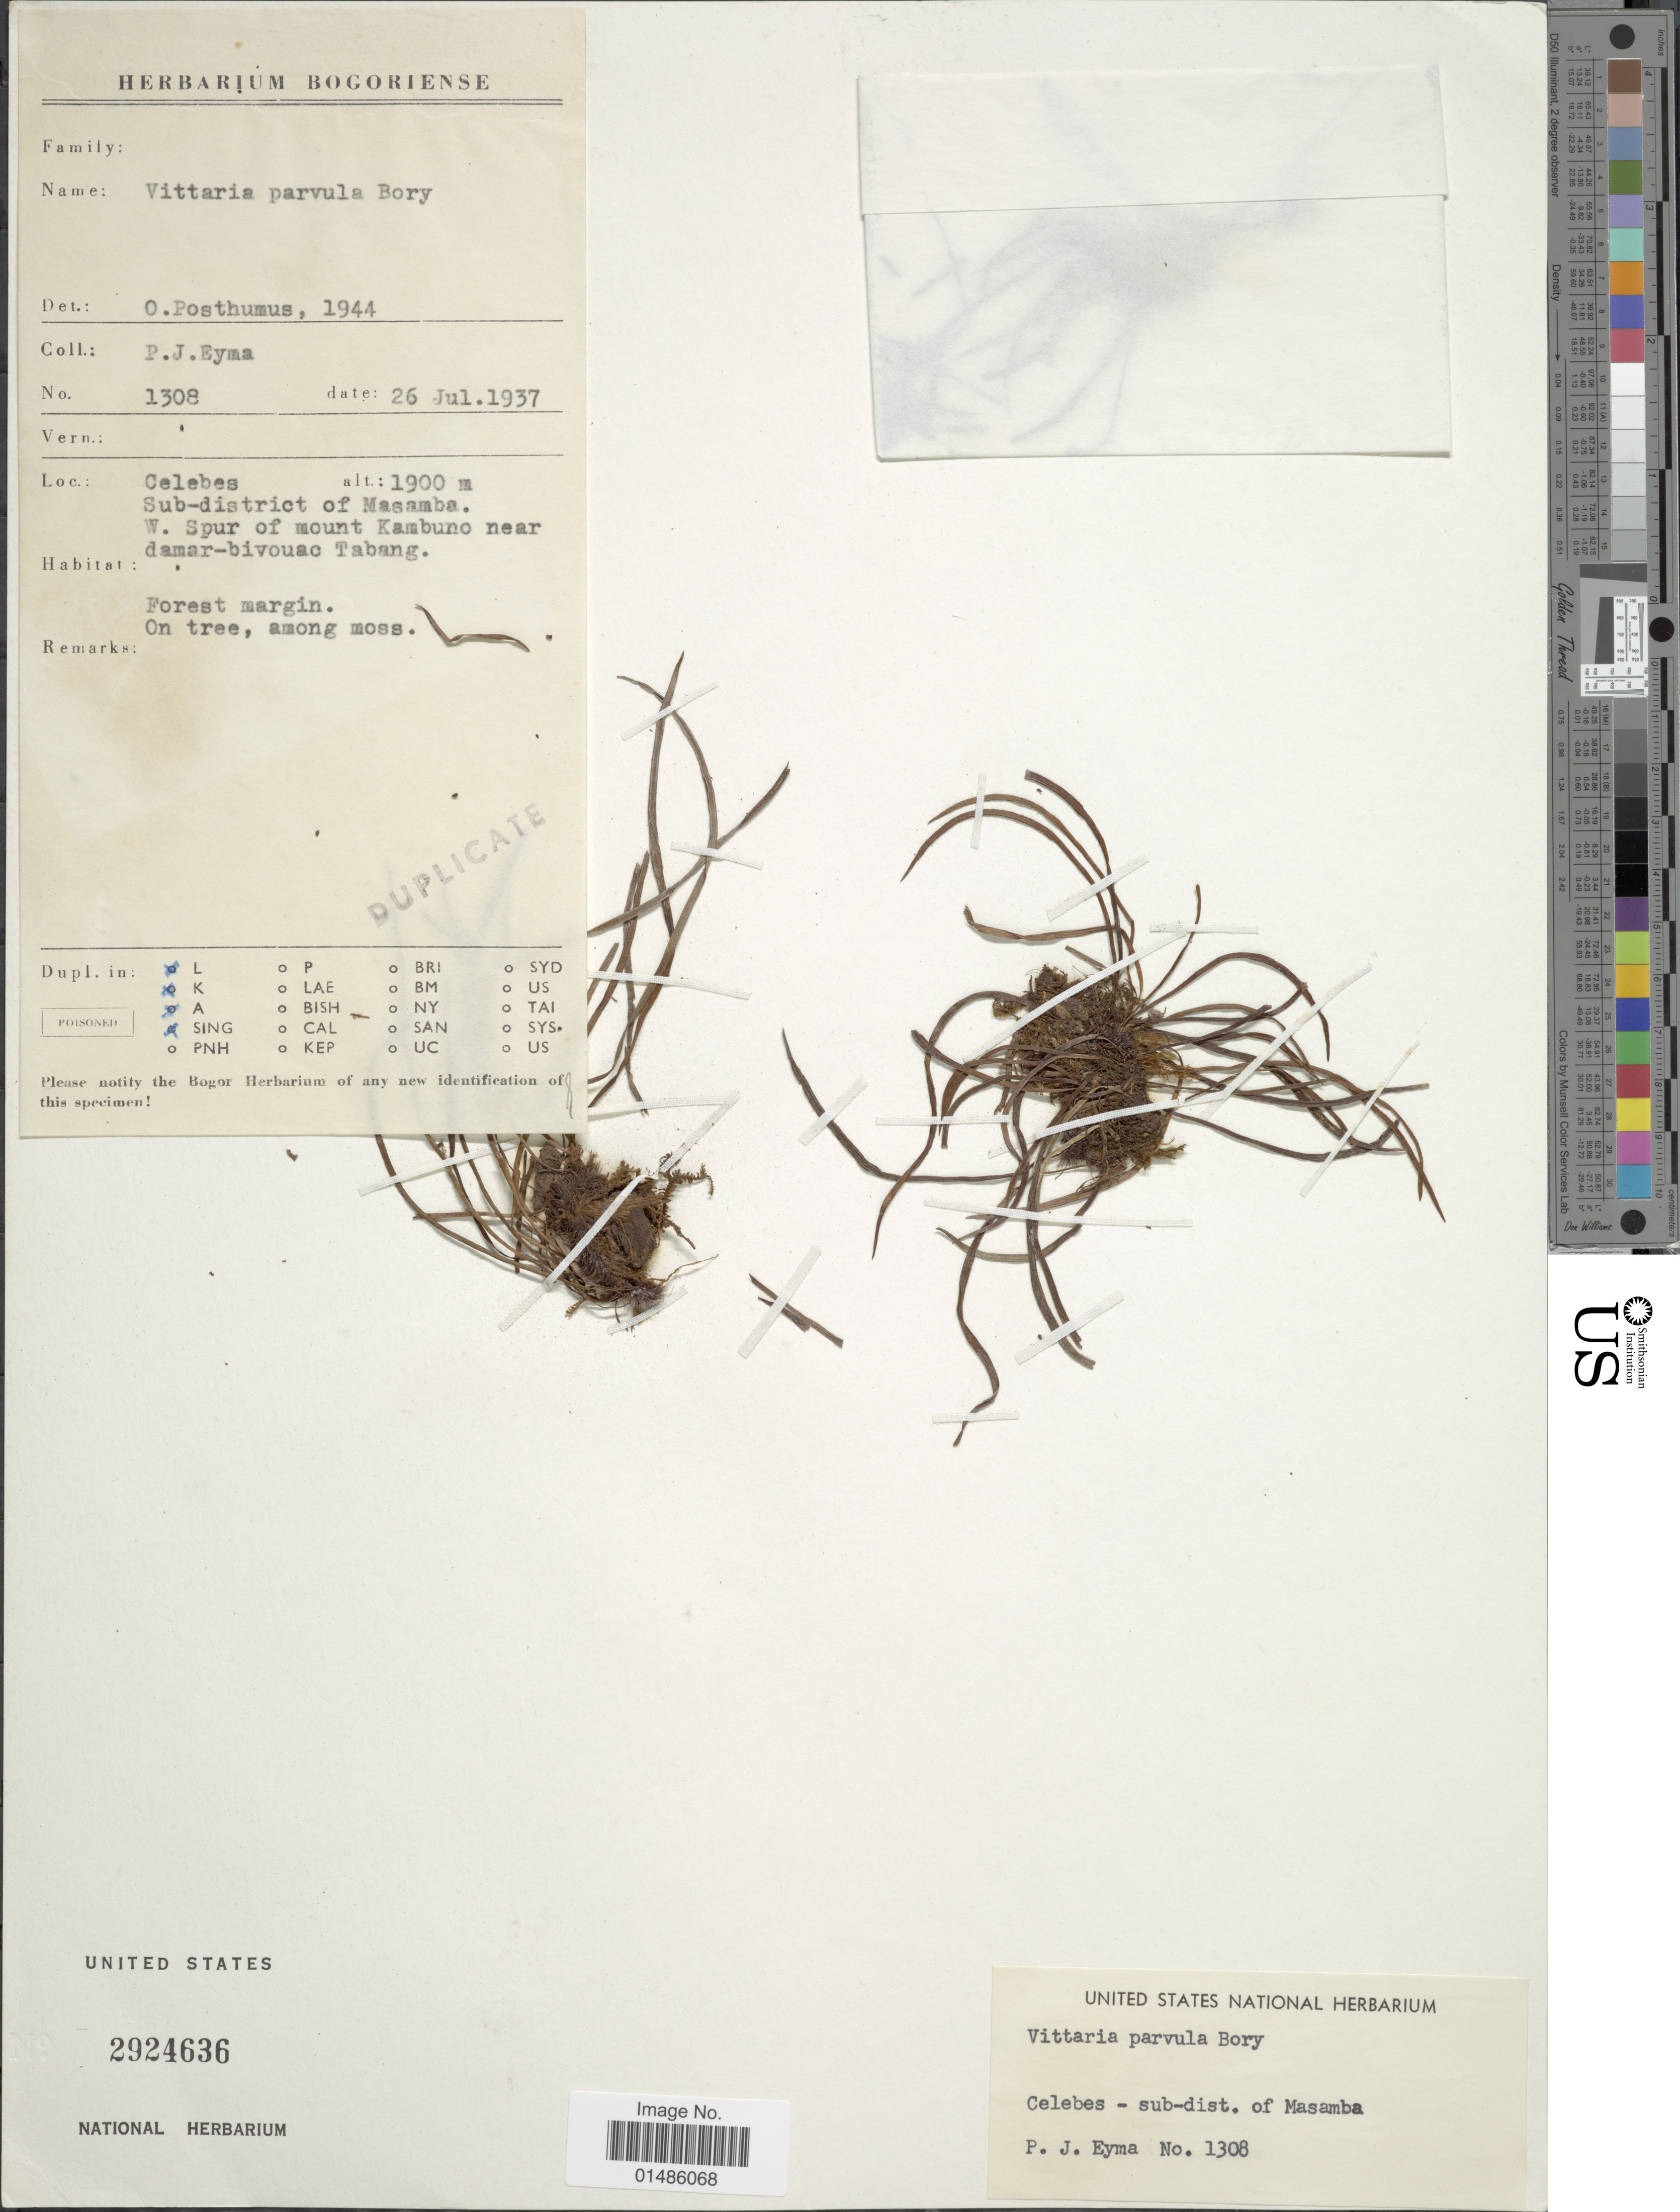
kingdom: Plantae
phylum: Tracheophyta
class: Polypodiopsida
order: Polypodiales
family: Pteridaceae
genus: Haplopteris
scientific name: Haplopteris parvula comb. in ed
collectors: P. J. Eyma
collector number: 1308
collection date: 1937-07-26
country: Indonesia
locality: Celebes. Sub-district of Masamba. W. Sput of mount Kambuno near damar-bivouac Tabang.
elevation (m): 1900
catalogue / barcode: US 2924636